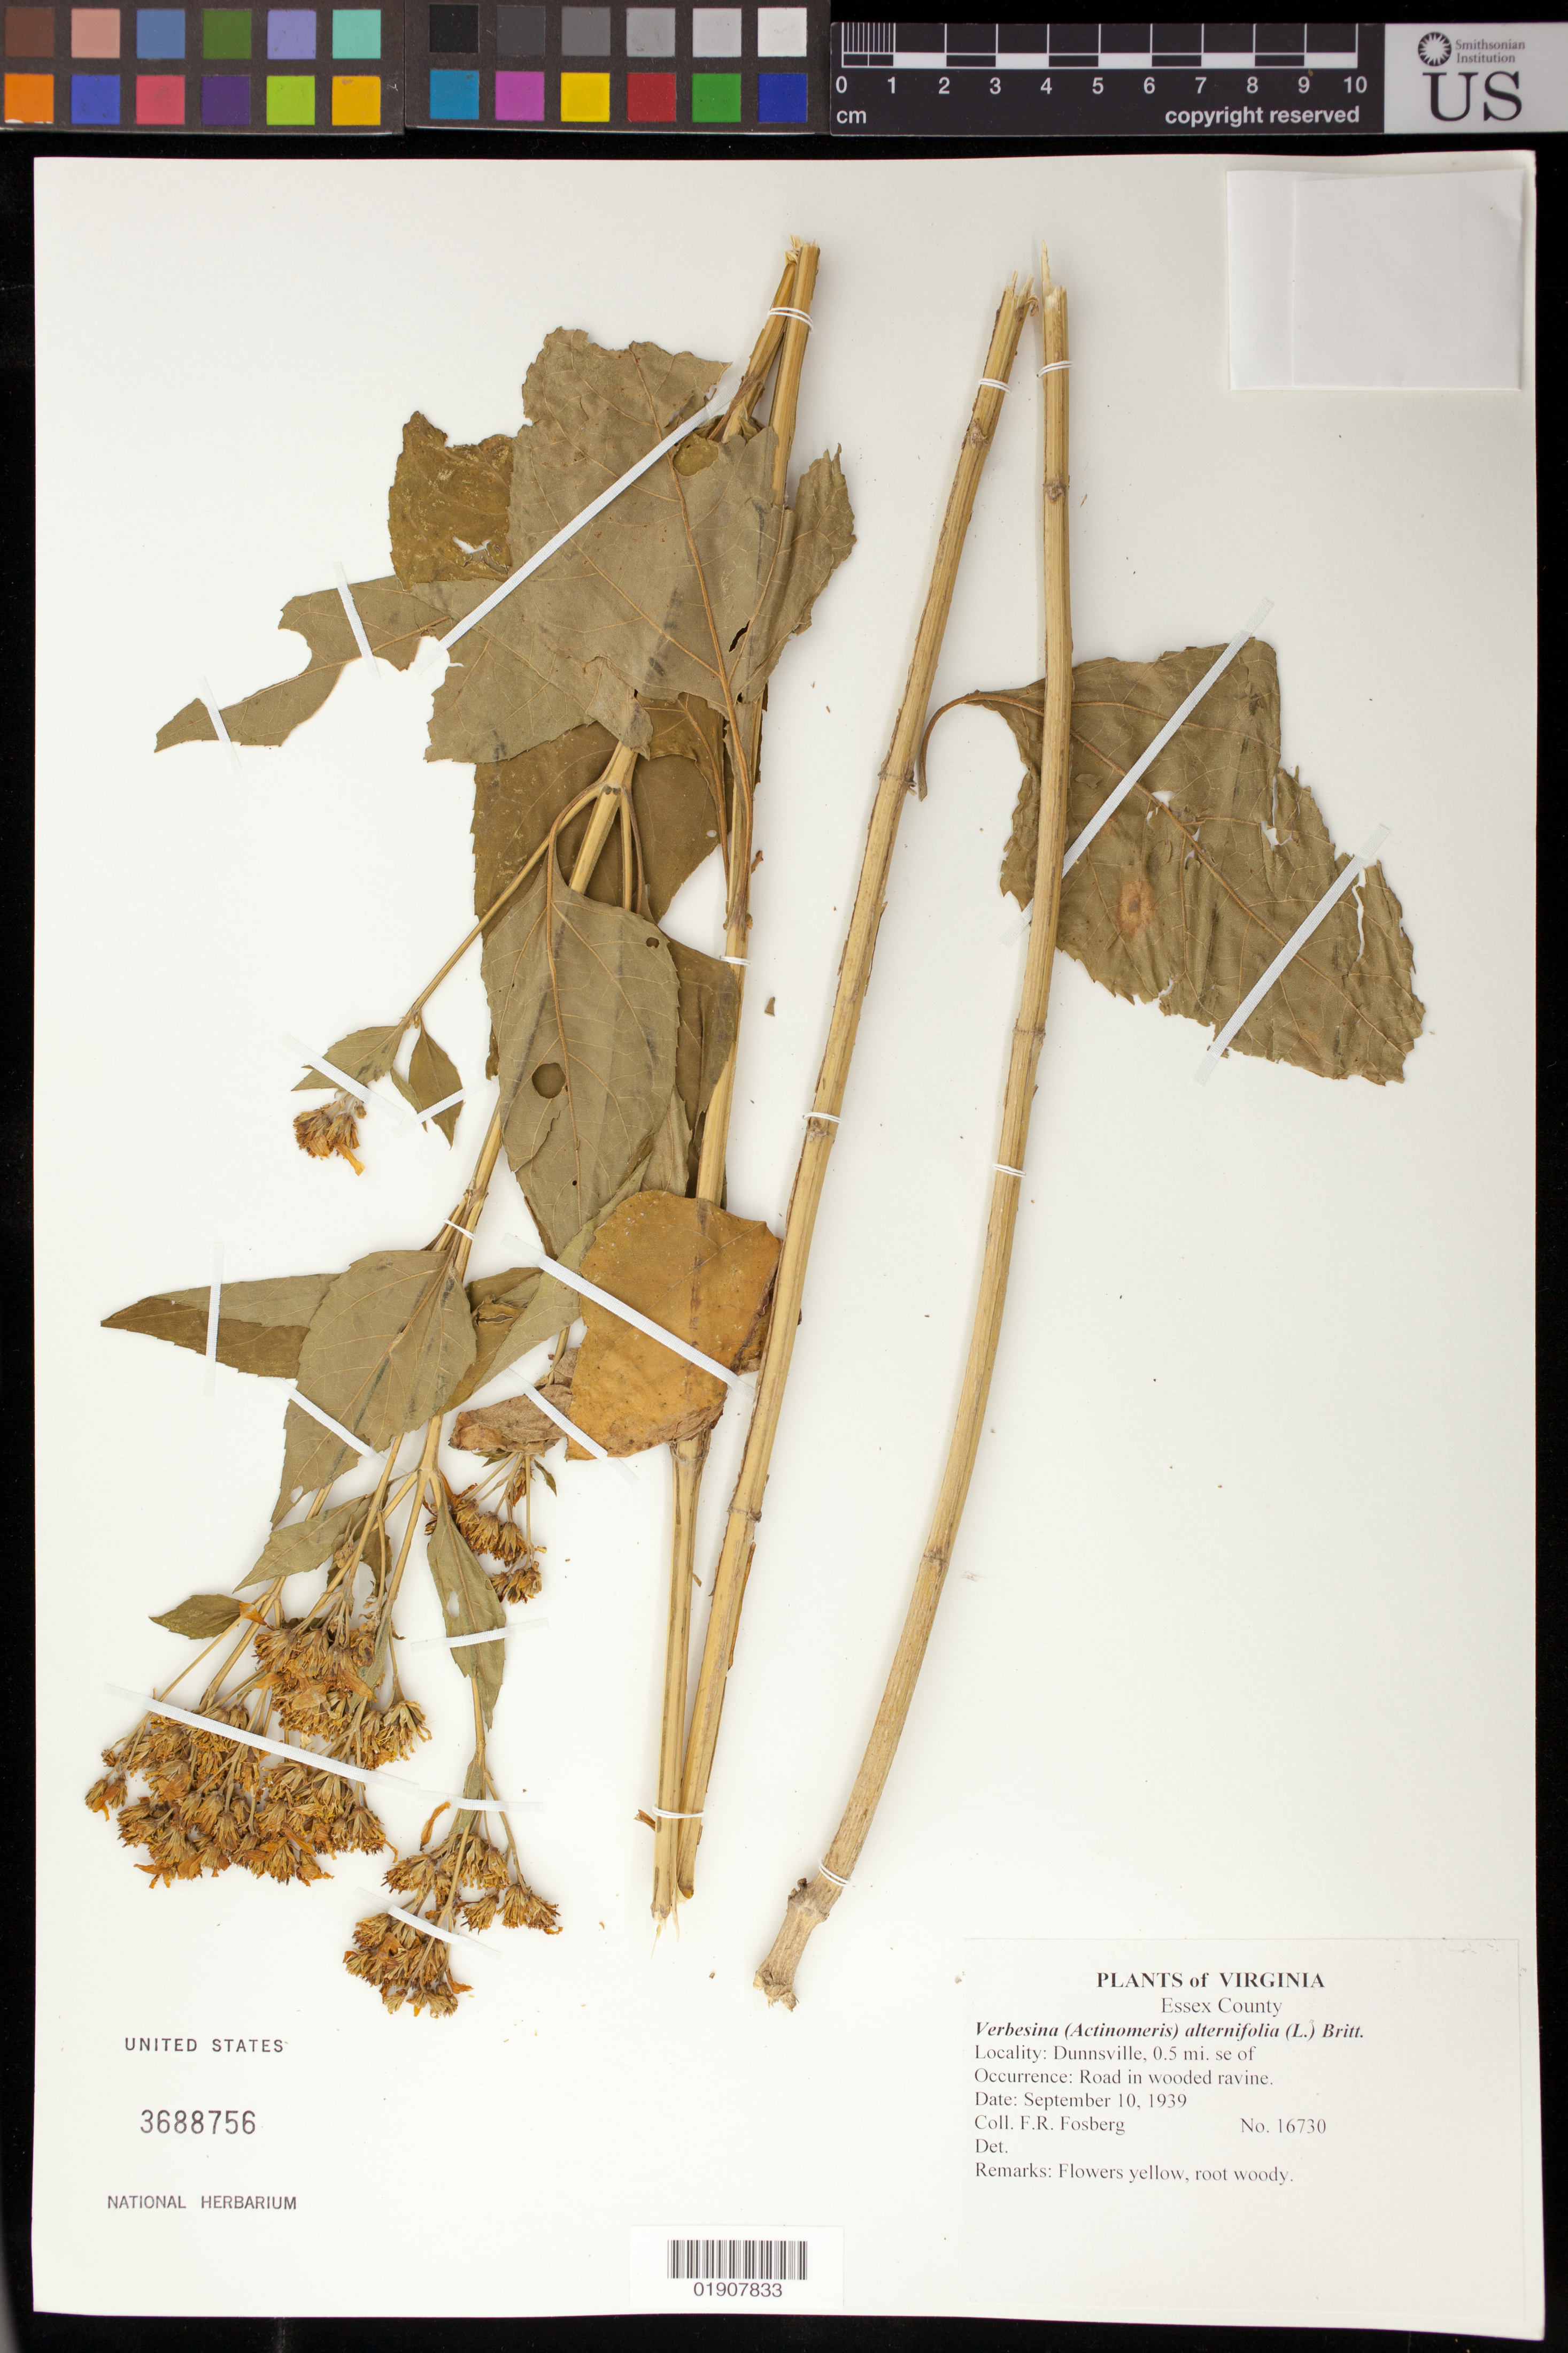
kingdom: Plantae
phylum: Tracheophyta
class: Magnoliopsida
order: Asterales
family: Asteraceae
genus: Verbesina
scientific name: Verbesina alternifolia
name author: (L.) Britton ex Kearney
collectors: F. R. Fosberg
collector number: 16730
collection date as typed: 10 Sep 1939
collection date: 1939-09-10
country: United States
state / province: Virginia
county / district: Essex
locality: Dunnsville, 0.5 mi. SE of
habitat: Road in wooded ravine.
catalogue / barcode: US 3688756